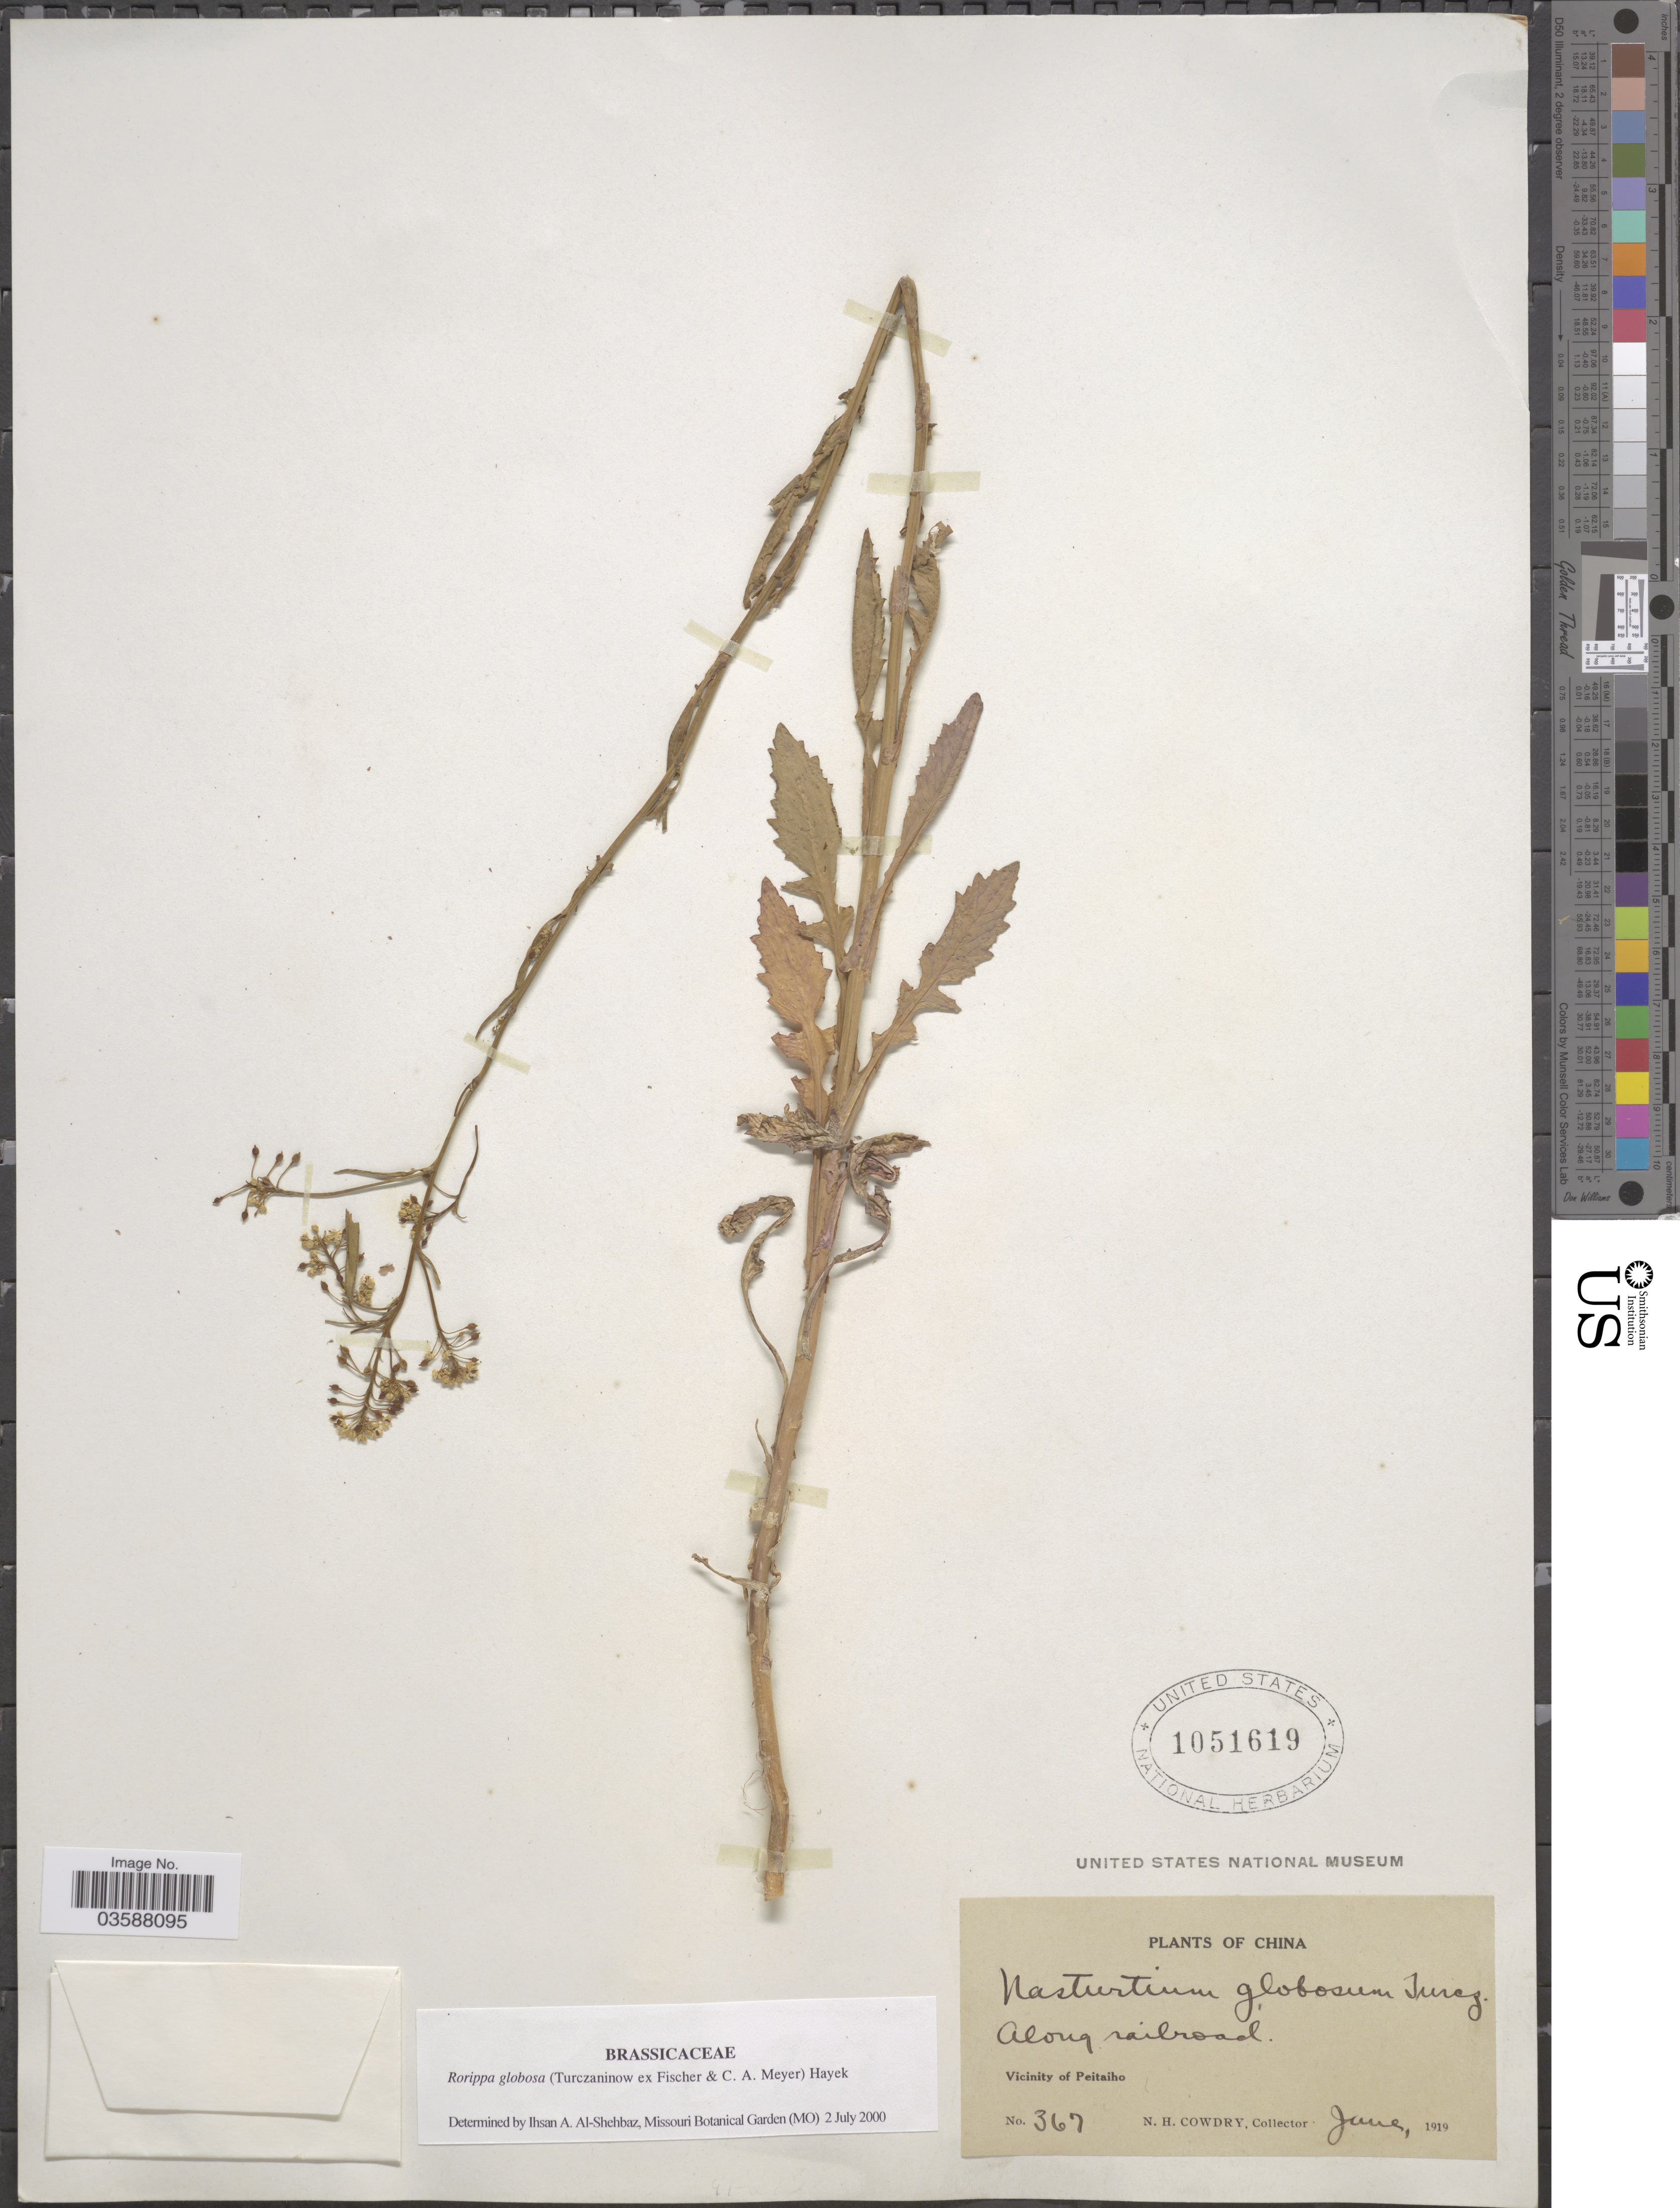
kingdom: Plantae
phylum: Tracheophyta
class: Magnoliopsida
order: Brassicales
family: Brassicaceae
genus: Rorippa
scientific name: Rorippa globosa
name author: (Turcz. ex Fisch. & C.A. Mey.) Mayek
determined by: Al-Shehbaz, I. A., (MO), Missouri Botanical Garden (UNITED STATES)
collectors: N. H. Cowdry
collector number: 367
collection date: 1919-06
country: China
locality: Along railroad. Vicinity of Peitaiho.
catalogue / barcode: US 1051619